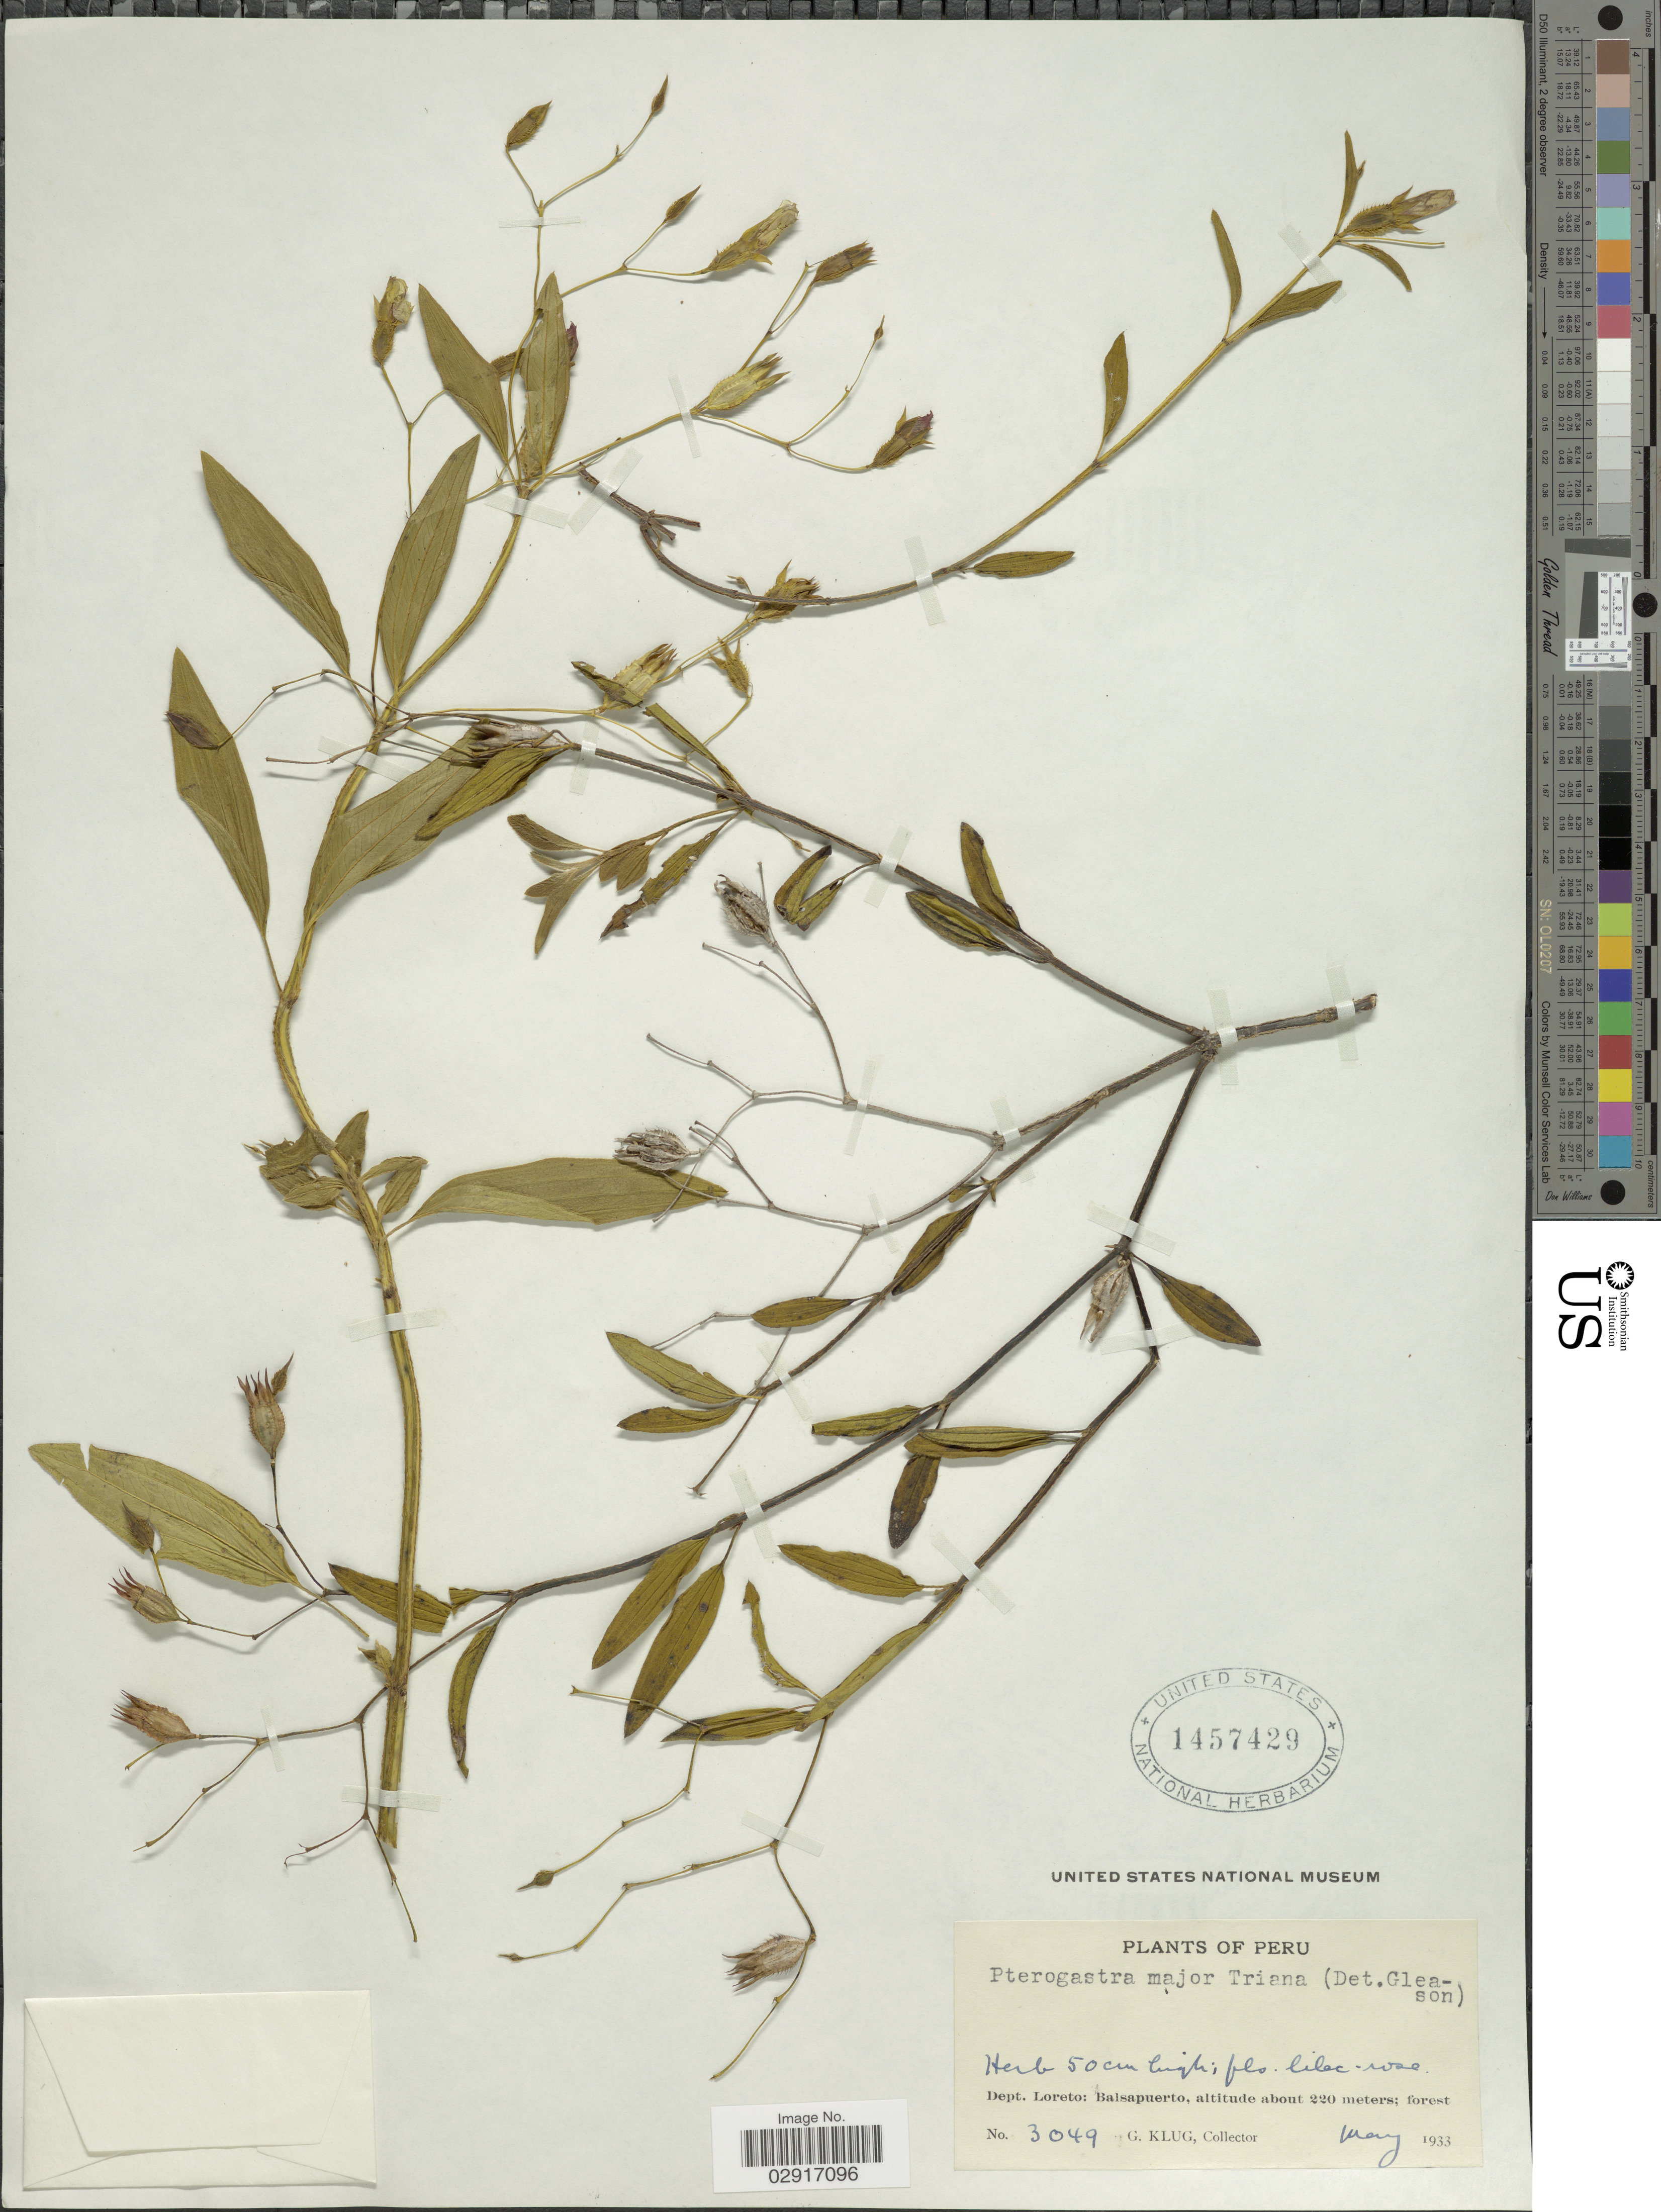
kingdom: Plantae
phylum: Tracheophyta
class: Magnoliopsida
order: Myrtales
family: Melastomataceae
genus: Pterogastra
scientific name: Pterogastra divaricata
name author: (Bonpl.) Naudin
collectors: G. Klug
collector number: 3049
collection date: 1933-05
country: Peru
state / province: Loreto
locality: Dept. Loreto: Balsapuerto.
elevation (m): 220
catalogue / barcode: US 1457429